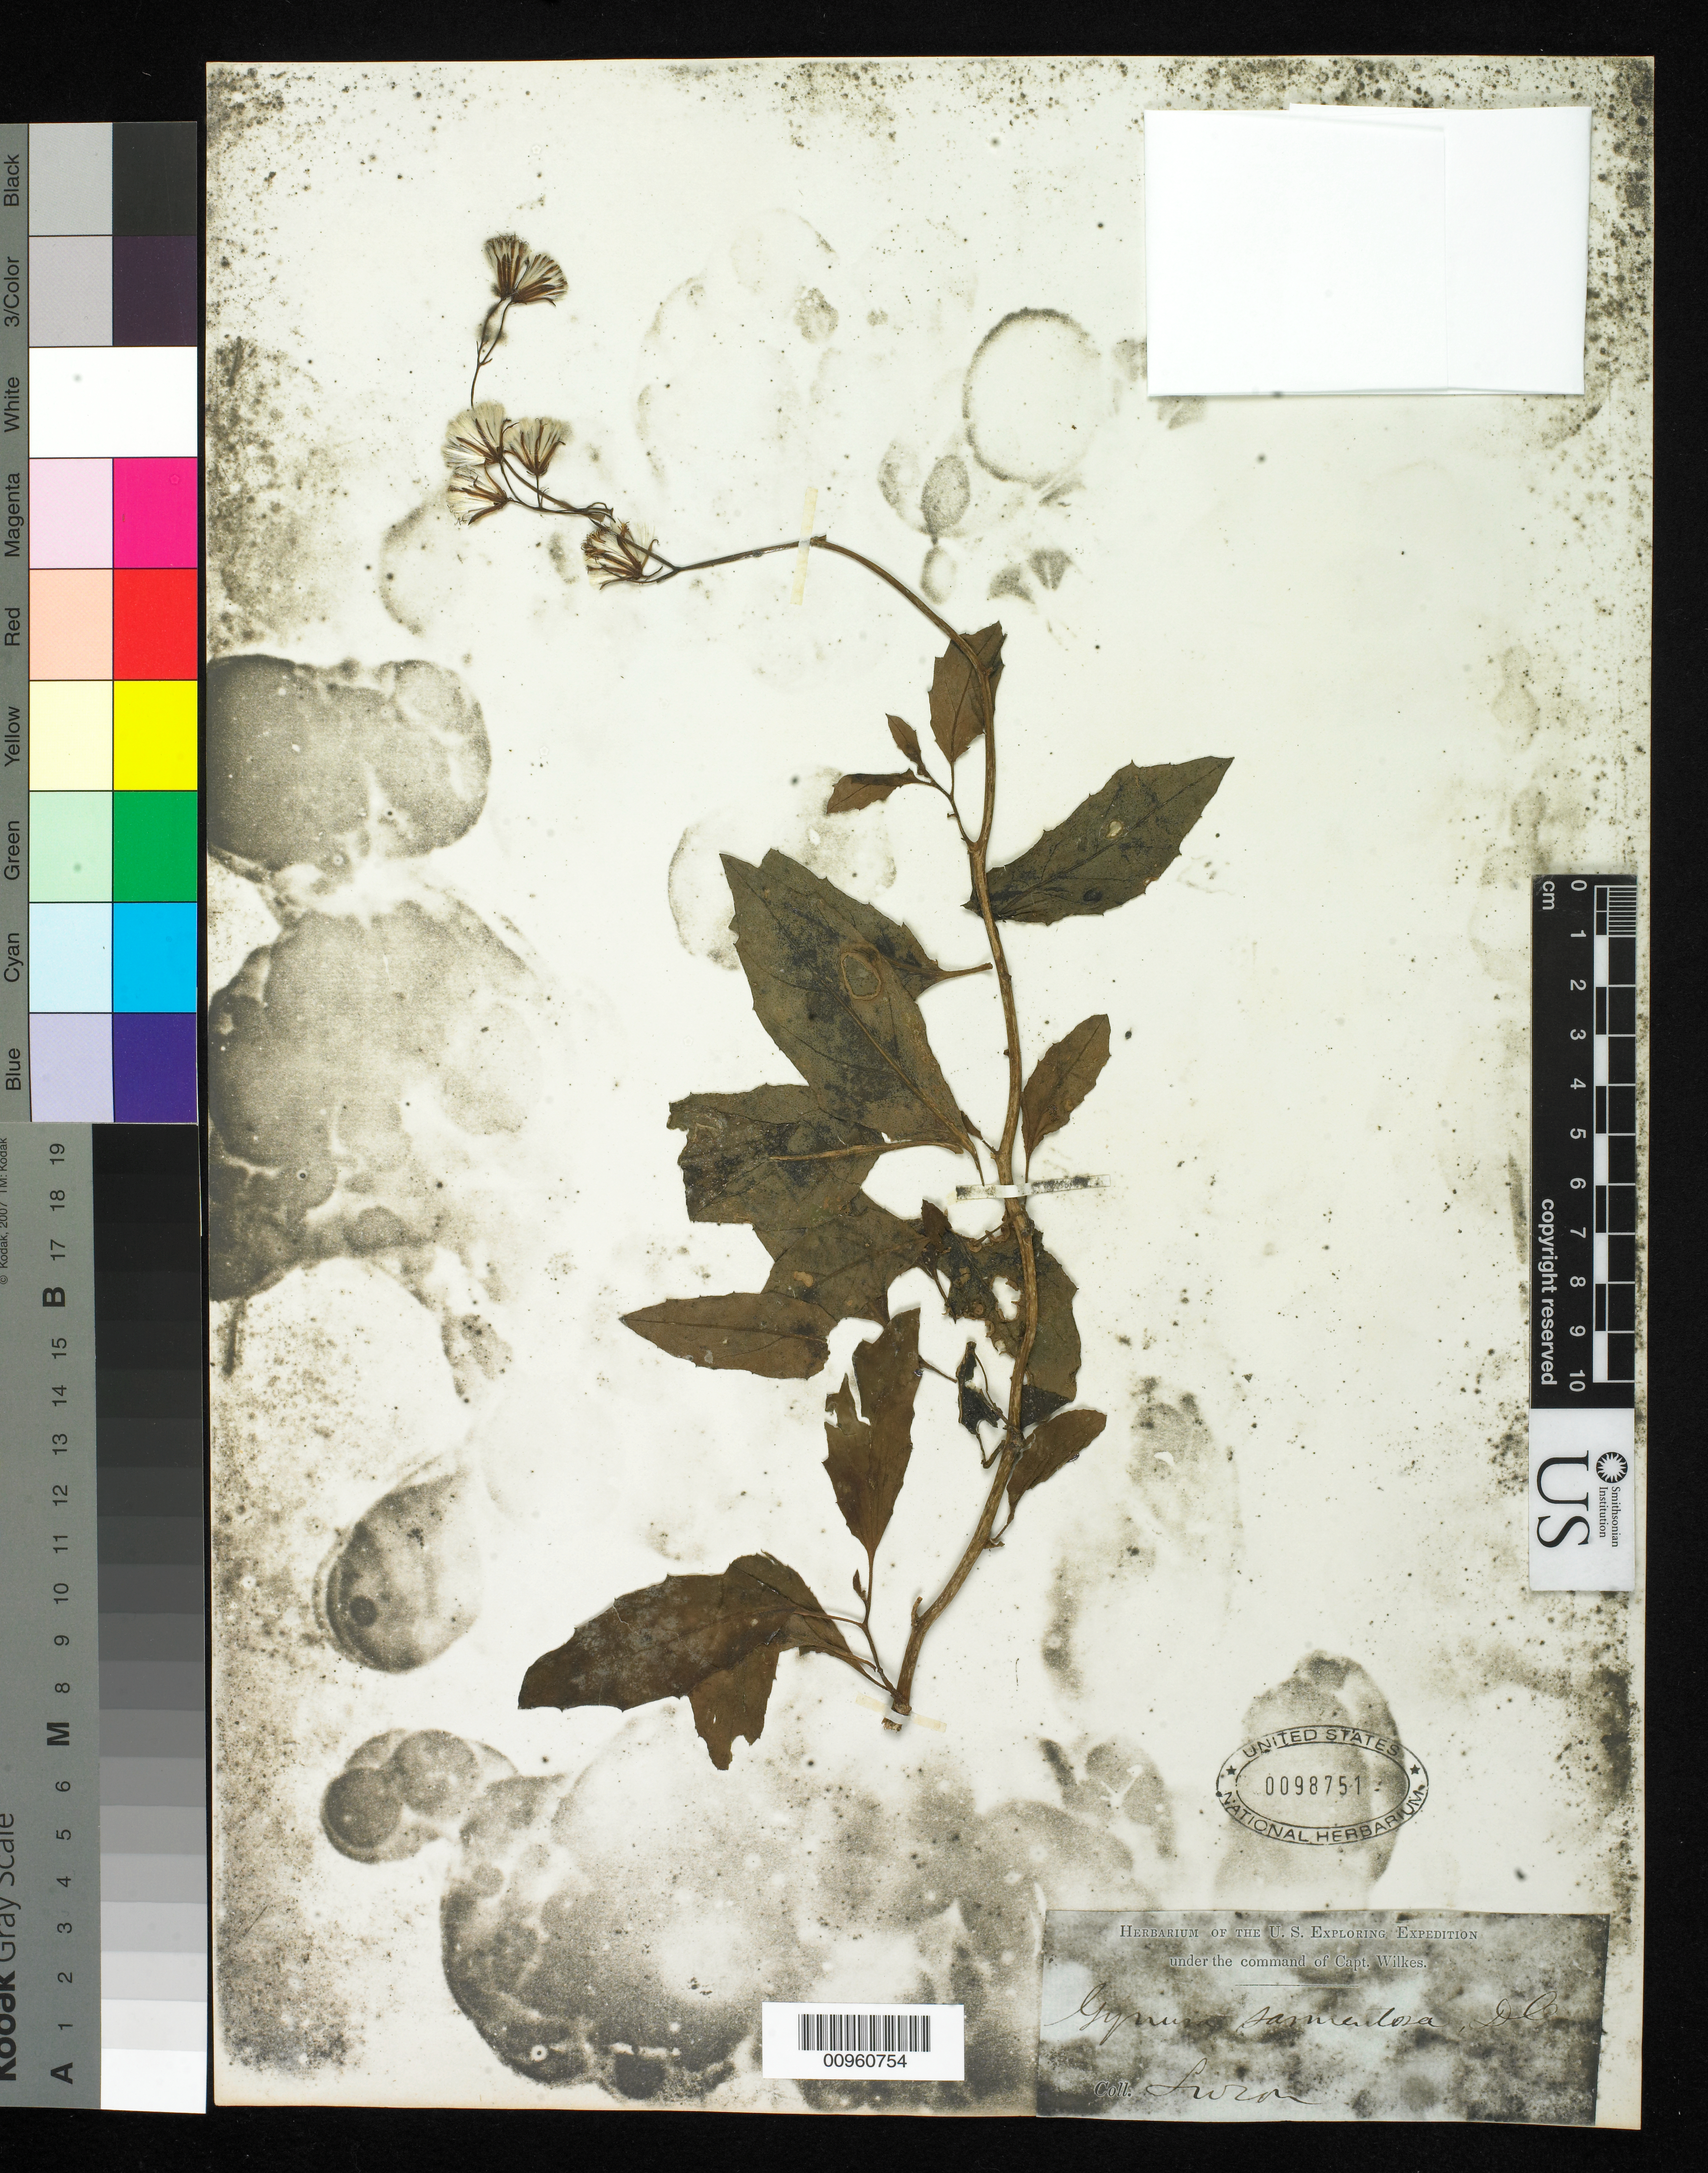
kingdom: Plantae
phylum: Tracheophyta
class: Magnoliopsida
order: Asterales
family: Asteraceae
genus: Gynura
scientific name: Gynura procumbens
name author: (Lour.) Merr.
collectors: Wilkes Explor. Exped.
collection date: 1838/1842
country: Philippines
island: Luzon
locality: Luzon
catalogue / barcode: US 98751